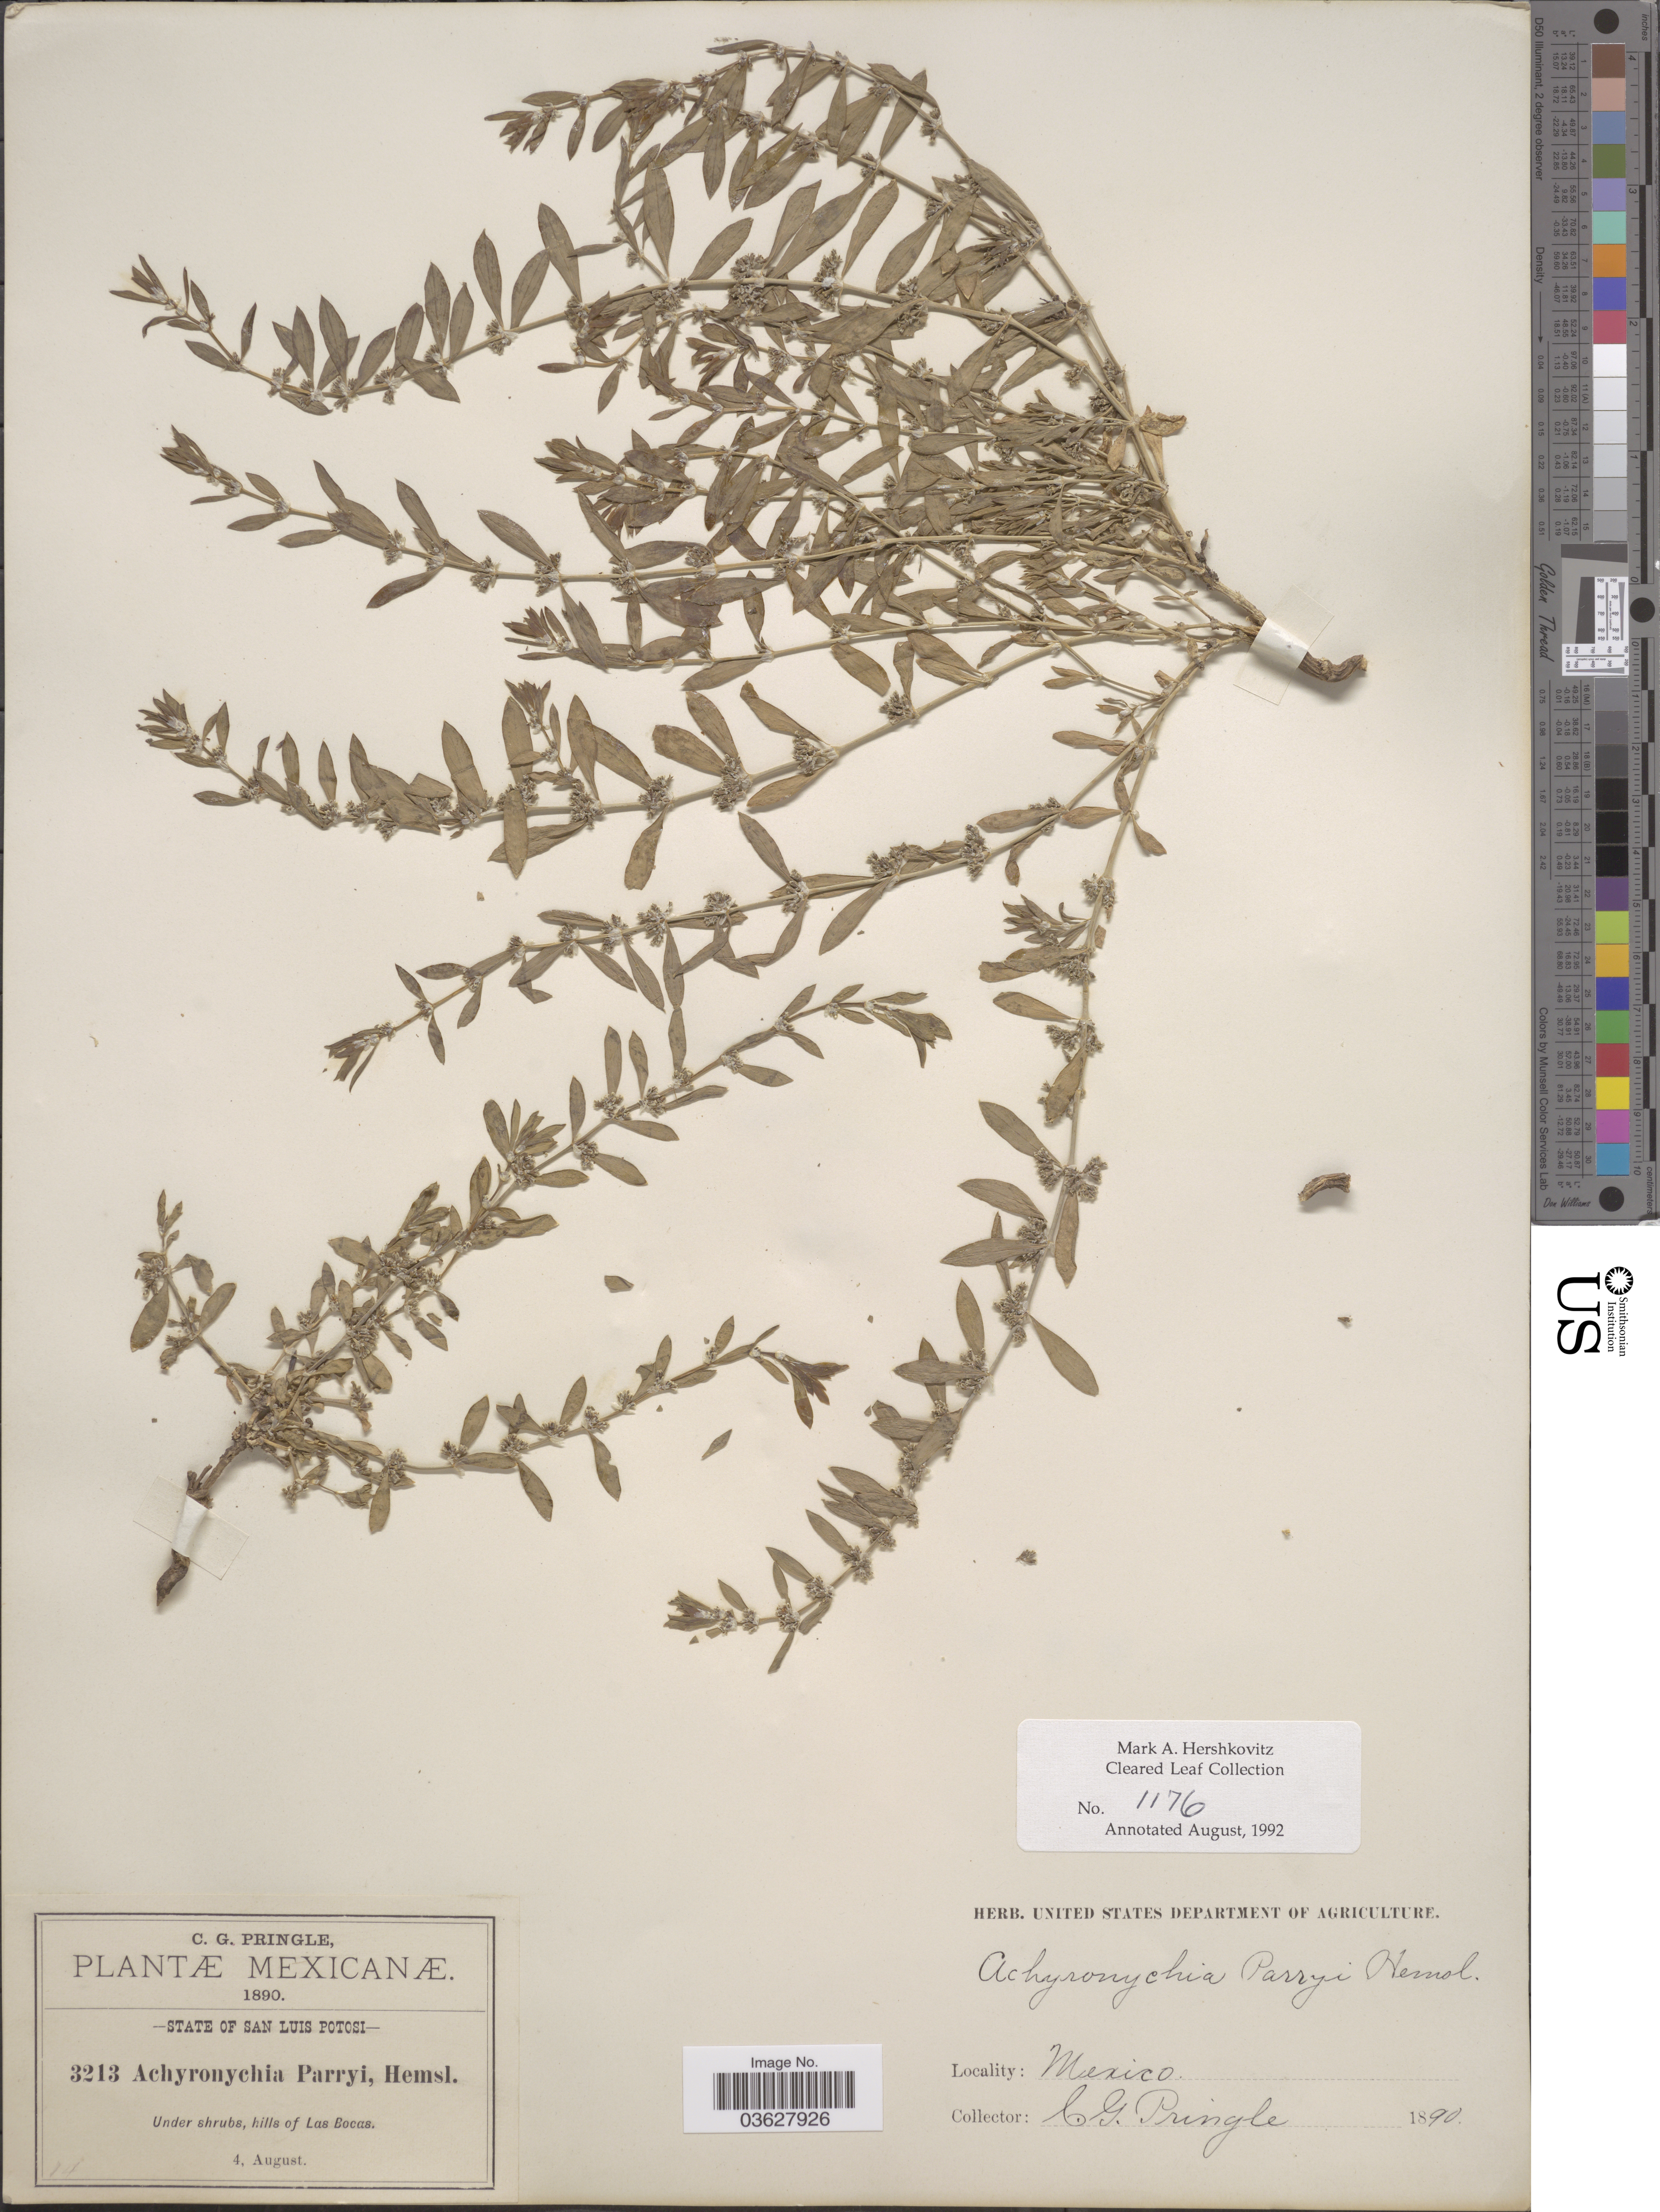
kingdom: Plantae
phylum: Tracheophyta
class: Magnoliopsida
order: Caryophyllales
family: Caryophyllaceae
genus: Achyronychia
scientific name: Achyronychia parryi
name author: Hemsl.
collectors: C. G. Pringle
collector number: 3213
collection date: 1890-08-04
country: Mexico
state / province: San Luis Potosí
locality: Hills of Las Bocas.